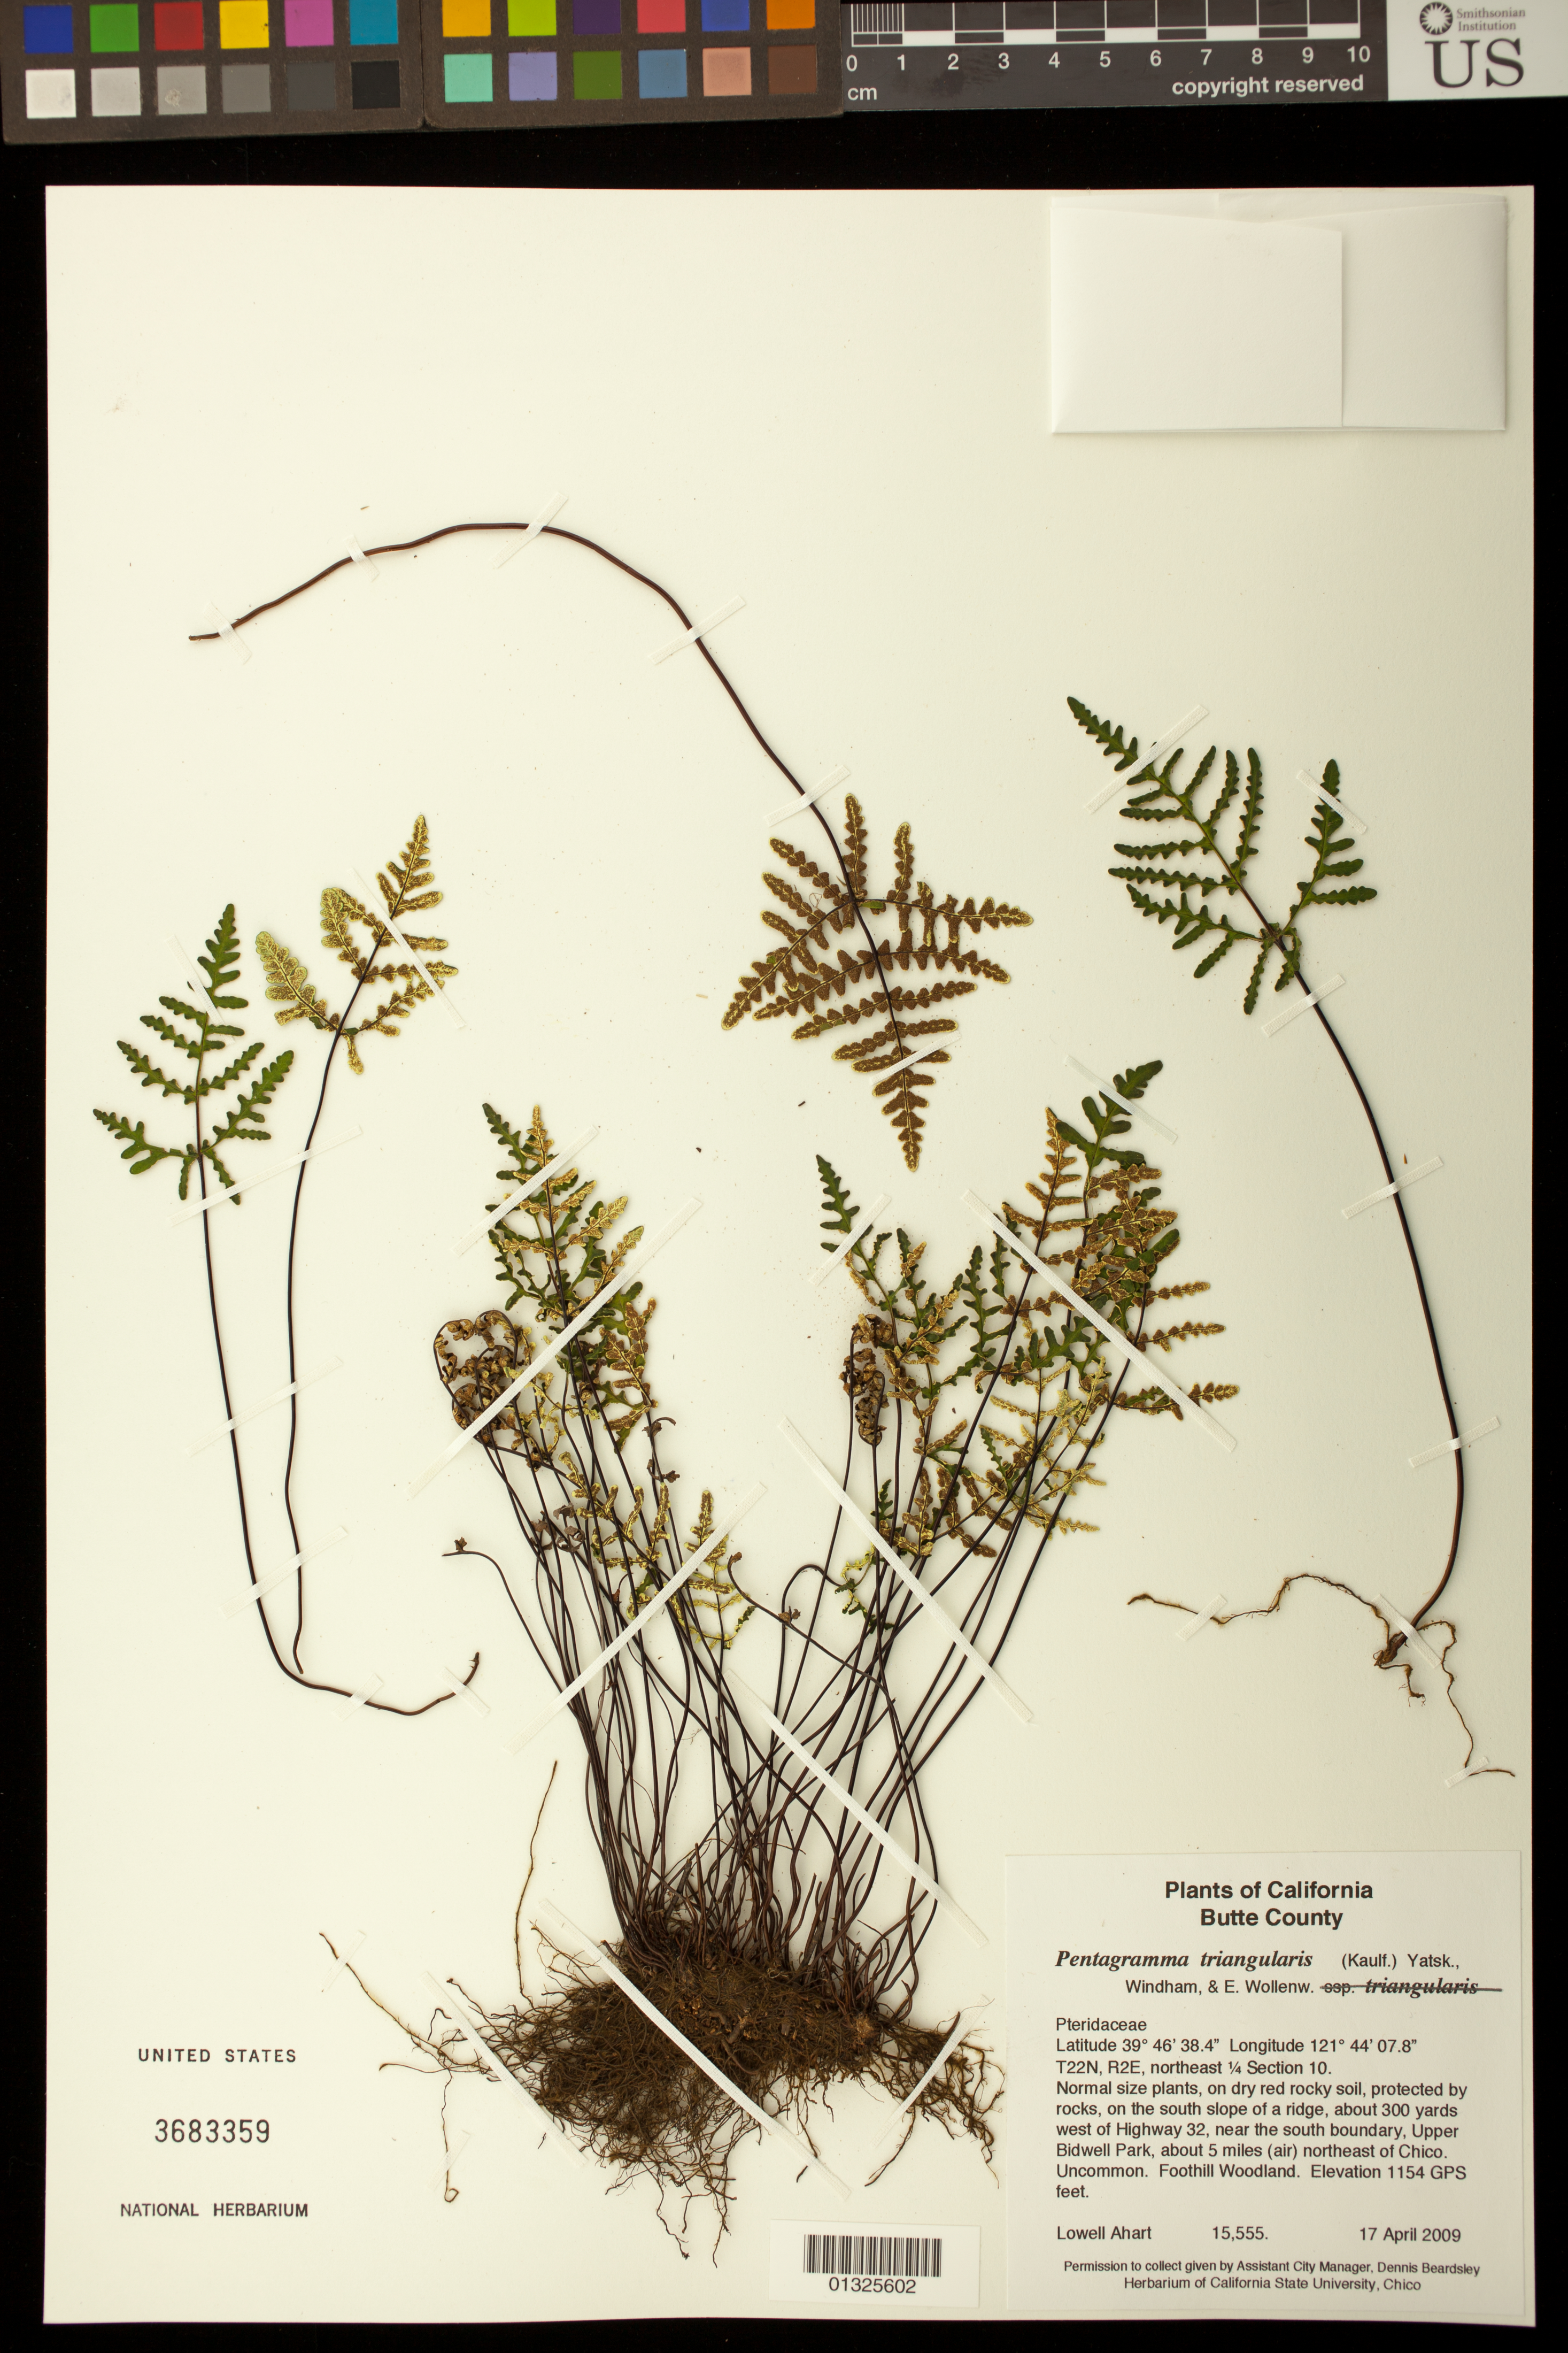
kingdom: Plantae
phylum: Tracheophyta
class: Polypodiopsida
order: Polypodiales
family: Pteridaceae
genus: Pentagramma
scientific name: Pentagramma triangularis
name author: (Kaulf.) Yatsk. et al.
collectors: L. Ahart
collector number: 15555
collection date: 2009-04-17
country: United States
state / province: California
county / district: Butte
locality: South slope of a ridge, about 300 yeards west of Highway 32, near the south boundary, Upper Bidwell Park, about 5 miles (air) northeast of Chico.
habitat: Foothill Woodland.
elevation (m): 352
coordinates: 39 46 38.4, 121 44 07.8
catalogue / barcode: US 3683359